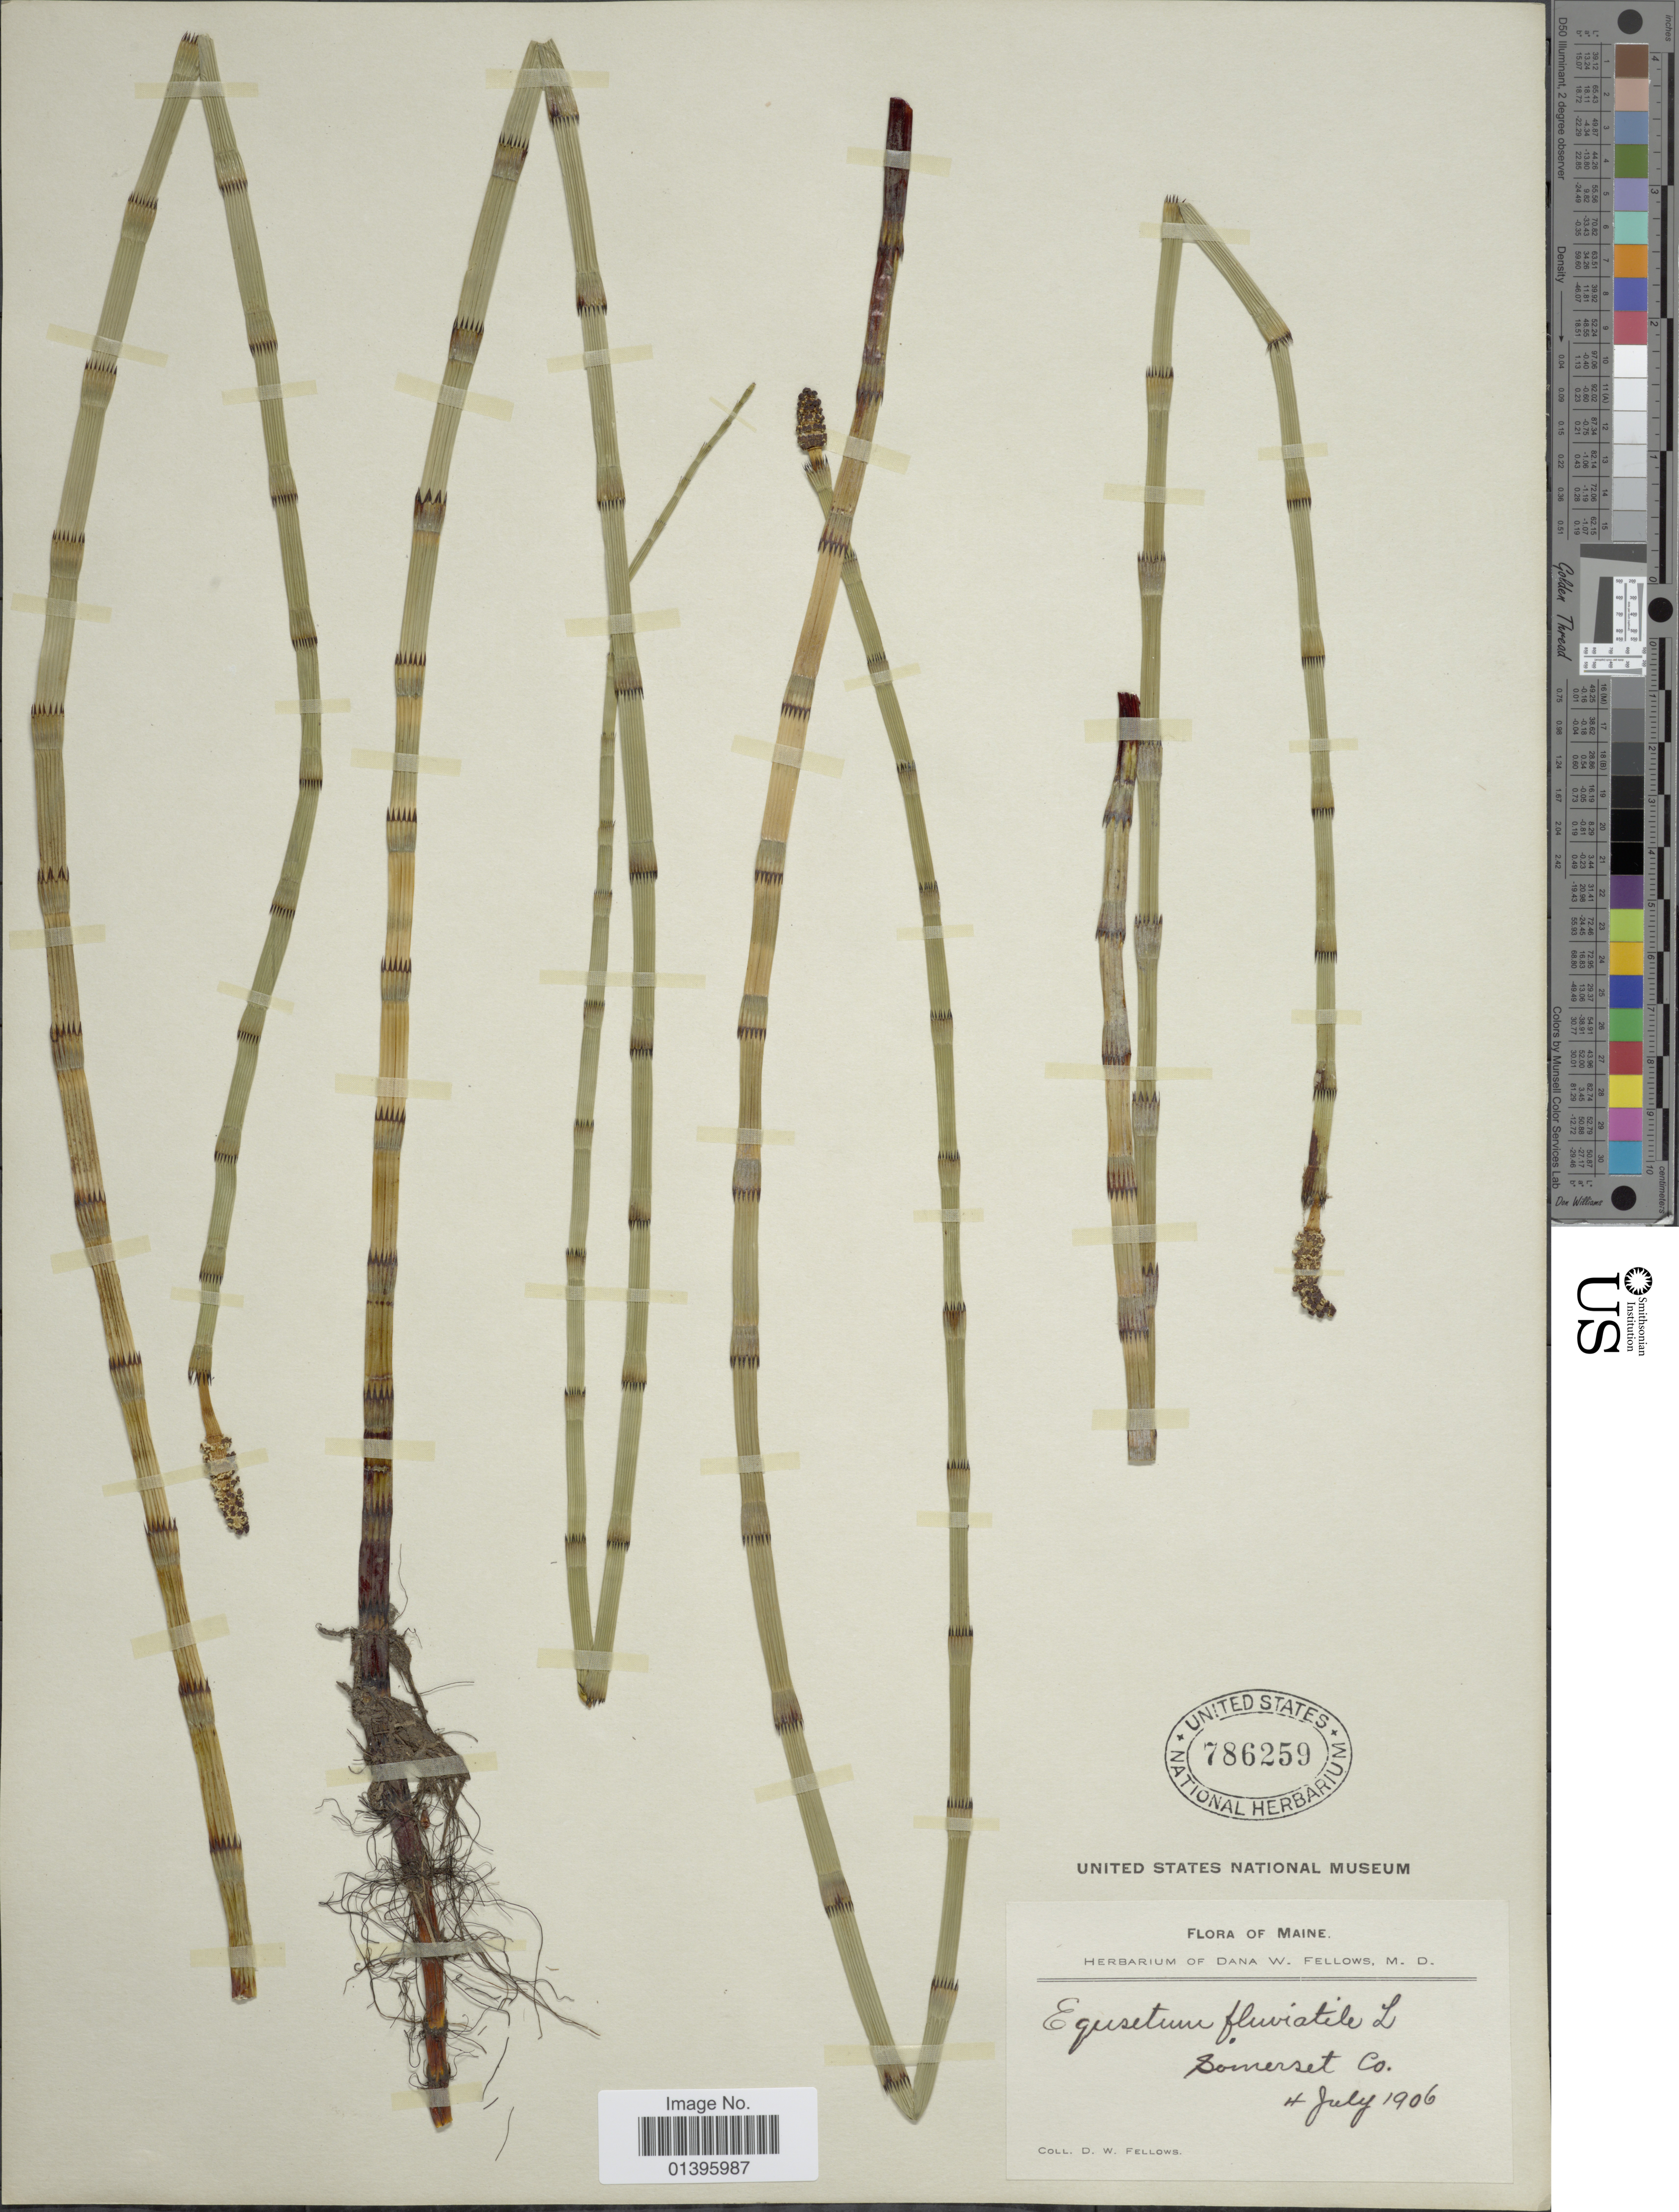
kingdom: Plantae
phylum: Tracheophyta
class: Polypodiopsida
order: Equisetales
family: Equisetaceae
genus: Equisetum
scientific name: Equisetum fluviatile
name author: L.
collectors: D. W. Fellows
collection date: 1906-07-04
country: United States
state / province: Maine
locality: Somerset Co.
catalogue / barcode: US 786259